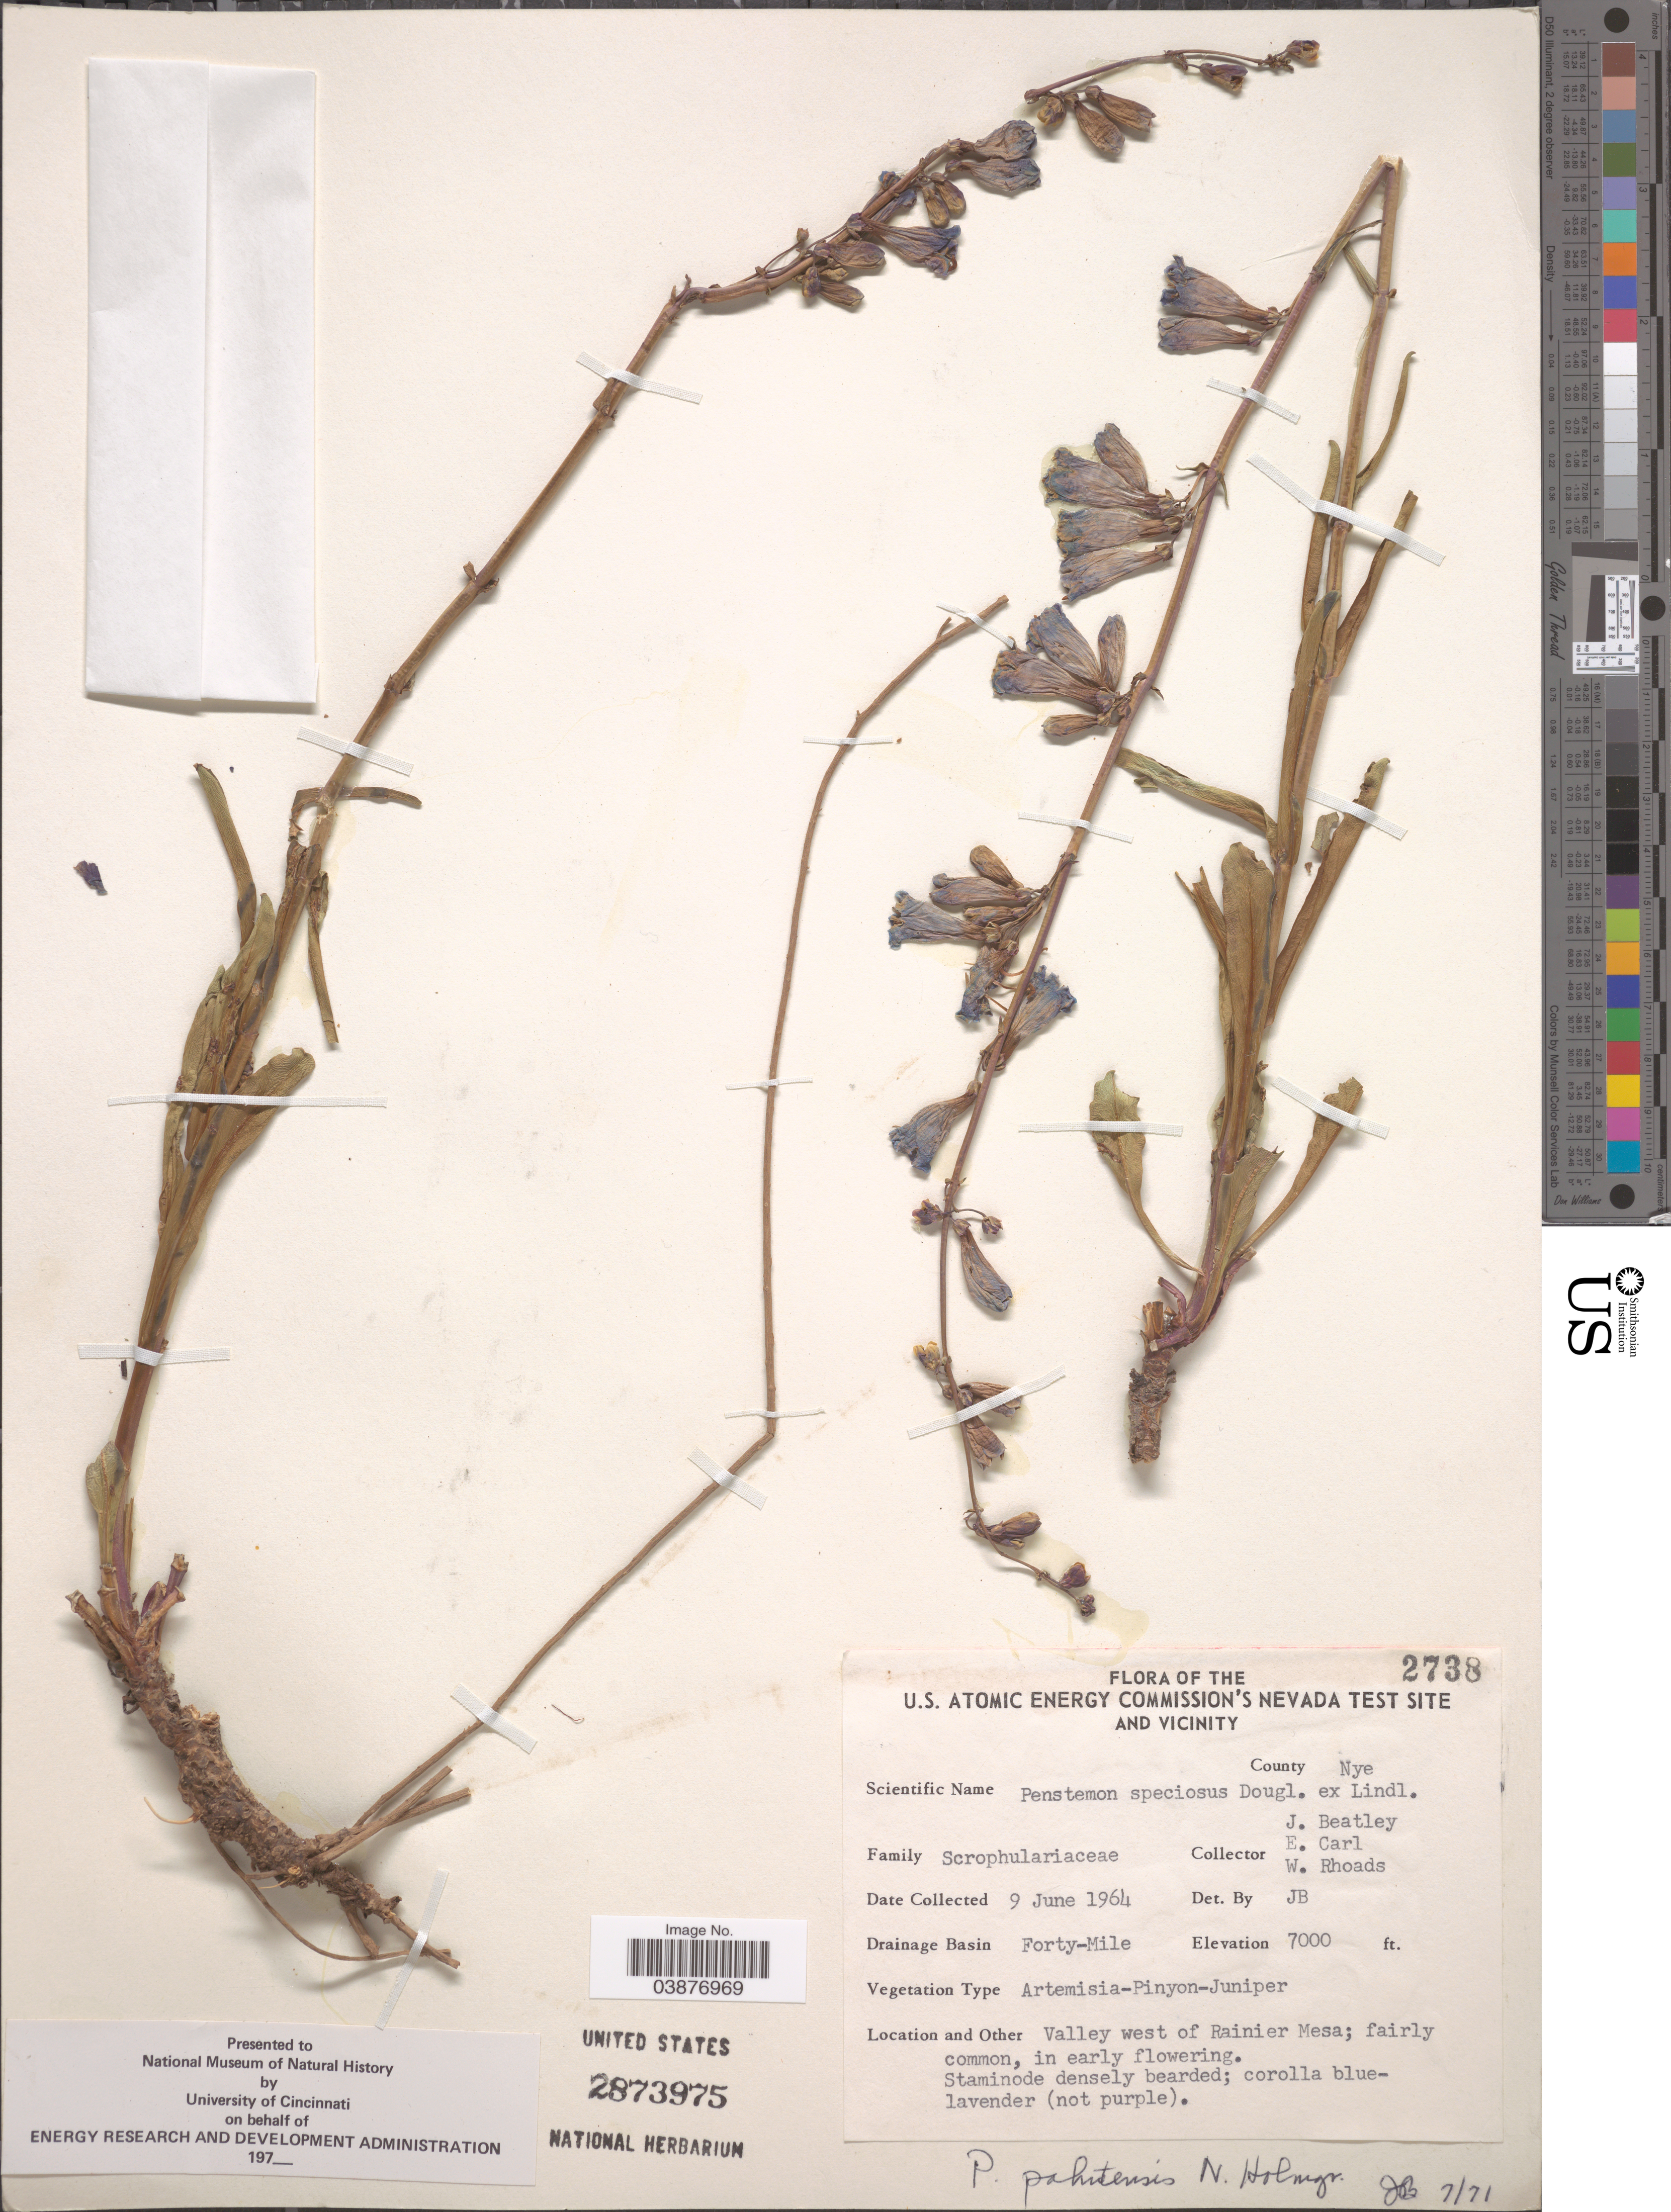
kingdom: Plantae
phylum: Tracheophyta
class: Magnoliopsida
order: Lamiales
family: Plantaginaceae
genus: Penstemon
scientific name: Penstemon pahutensis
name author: N.H. Holmgren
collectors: J. C. Beatley, E. Carl & W. Rhoads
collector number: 2738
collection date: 1964-06-09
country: United States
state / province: Nevada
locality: U.S. Atomic Energy Commission's Nevada Test Site and Vicinity. County Nye. Drainage Basin Forty-Mile. Valley west of Rainier Mesa.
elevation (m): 2134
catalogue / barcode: US 2873975